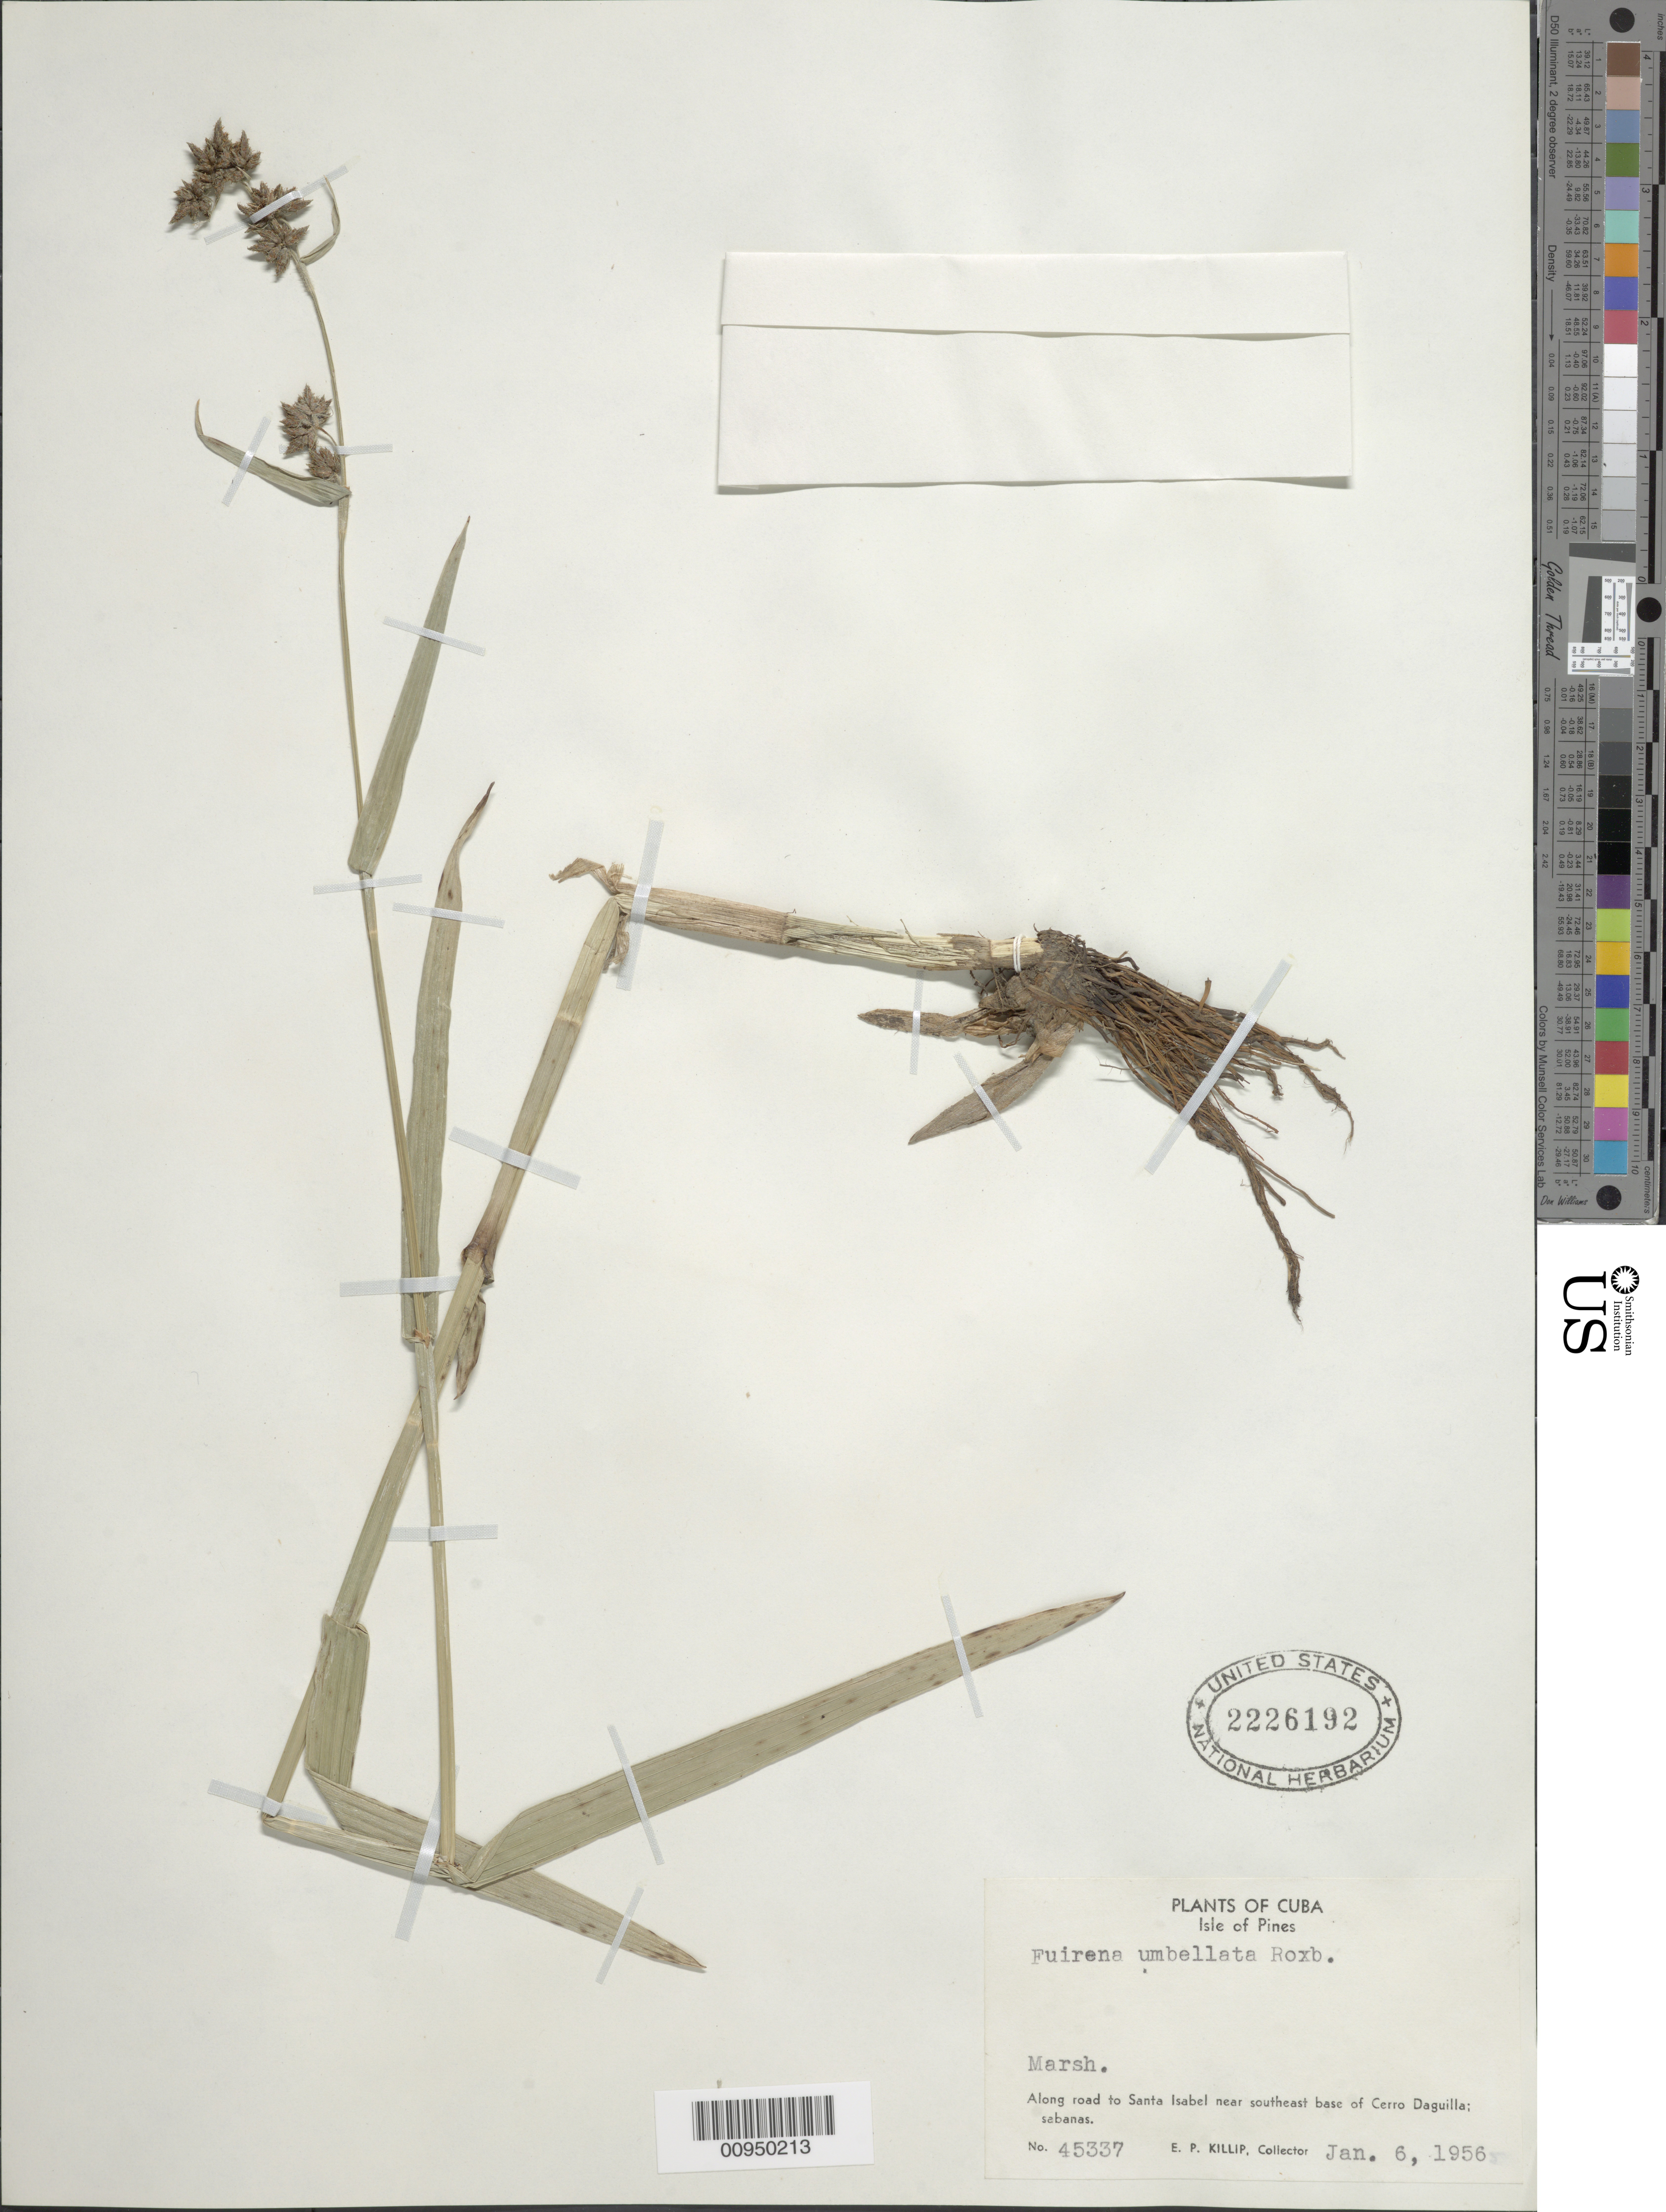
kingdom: Plantae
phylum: Tracheophyta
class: Liliopsida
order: Poales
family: Cyperaceae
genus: Fuirena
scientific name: Fuirena umbellata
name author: Rottb.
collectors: E. P. Killip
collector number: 45337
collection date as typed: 06 Jan 1956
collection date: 1956-01-06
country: Cuba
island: Isla de la Juventud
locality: marsh of sabanas along road to Santa Isabel, near southeast corner of Cerro Daquilla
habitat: Marsh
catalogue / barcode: US 2226192